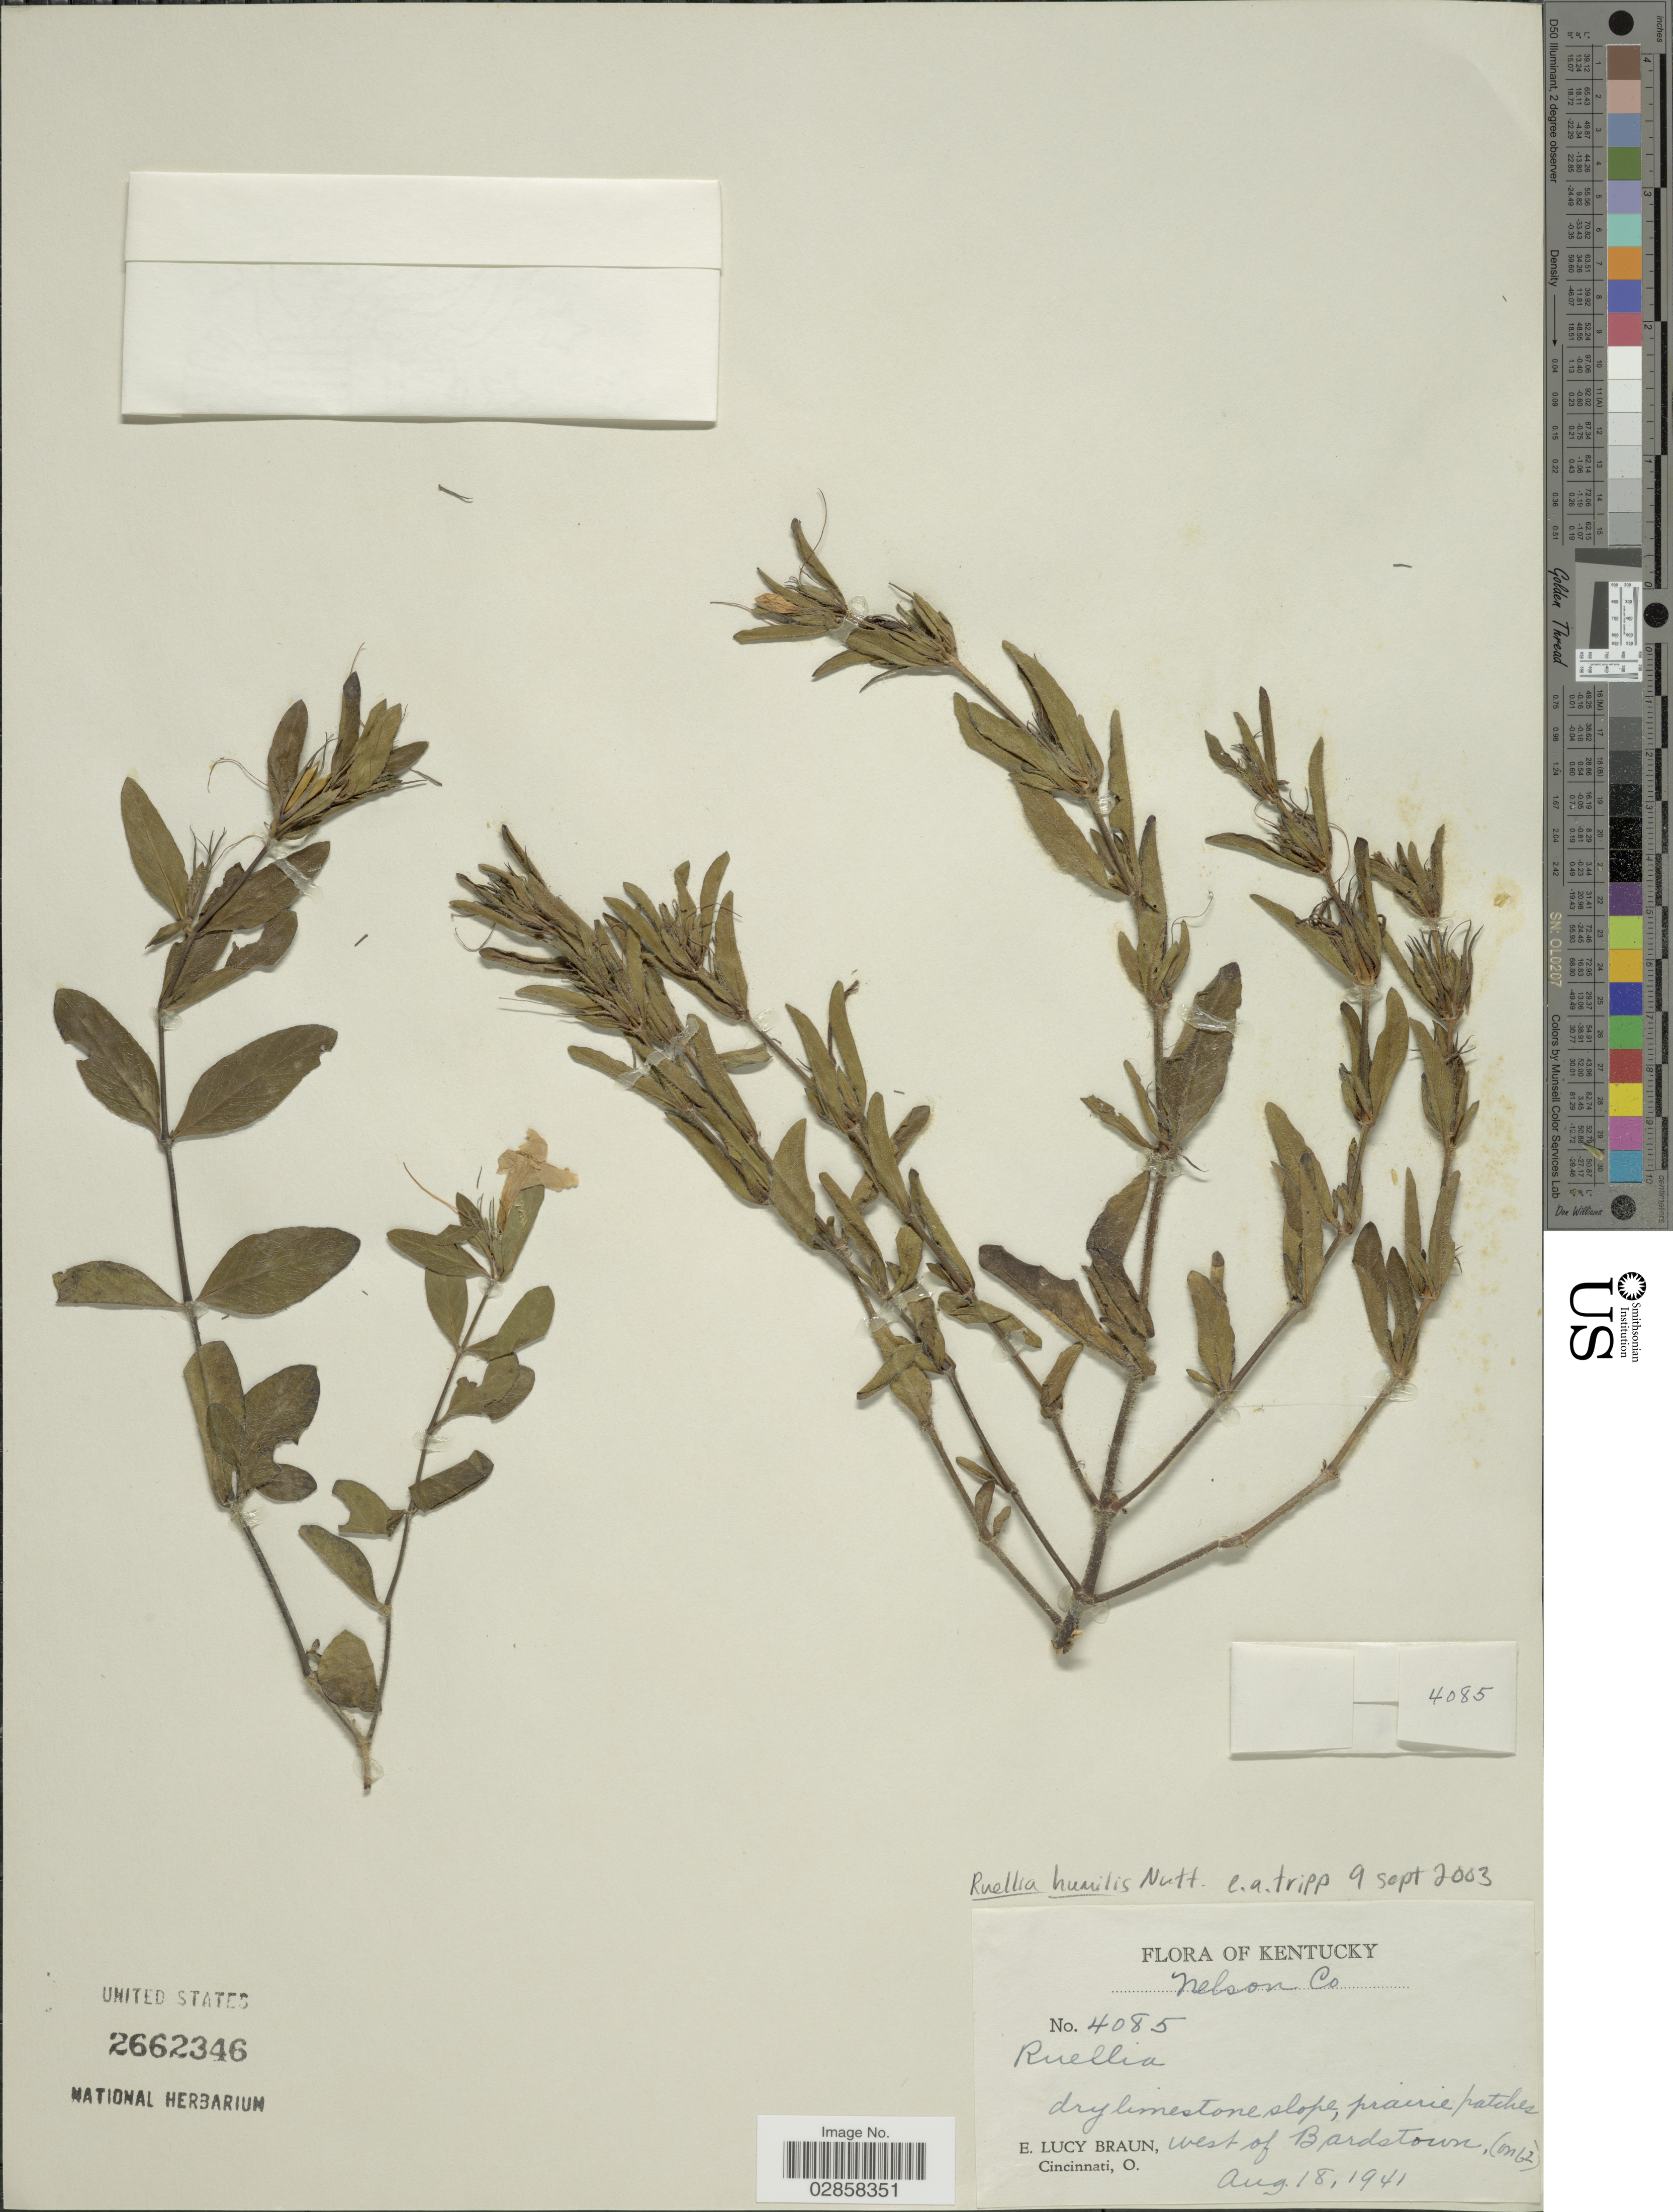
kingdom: Plantae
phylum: Tracheophyta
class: Magnoliopsida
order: Lamiales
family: Acanthaceae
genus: Ruellia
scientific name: Ruellia sp.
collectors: E. L. Braun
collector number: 4085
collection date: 1941-08-18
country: United States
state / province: Kentucky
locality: Nelson Co. Prairie patches west of Bardstown, (on 62).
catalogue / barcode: US 2662346